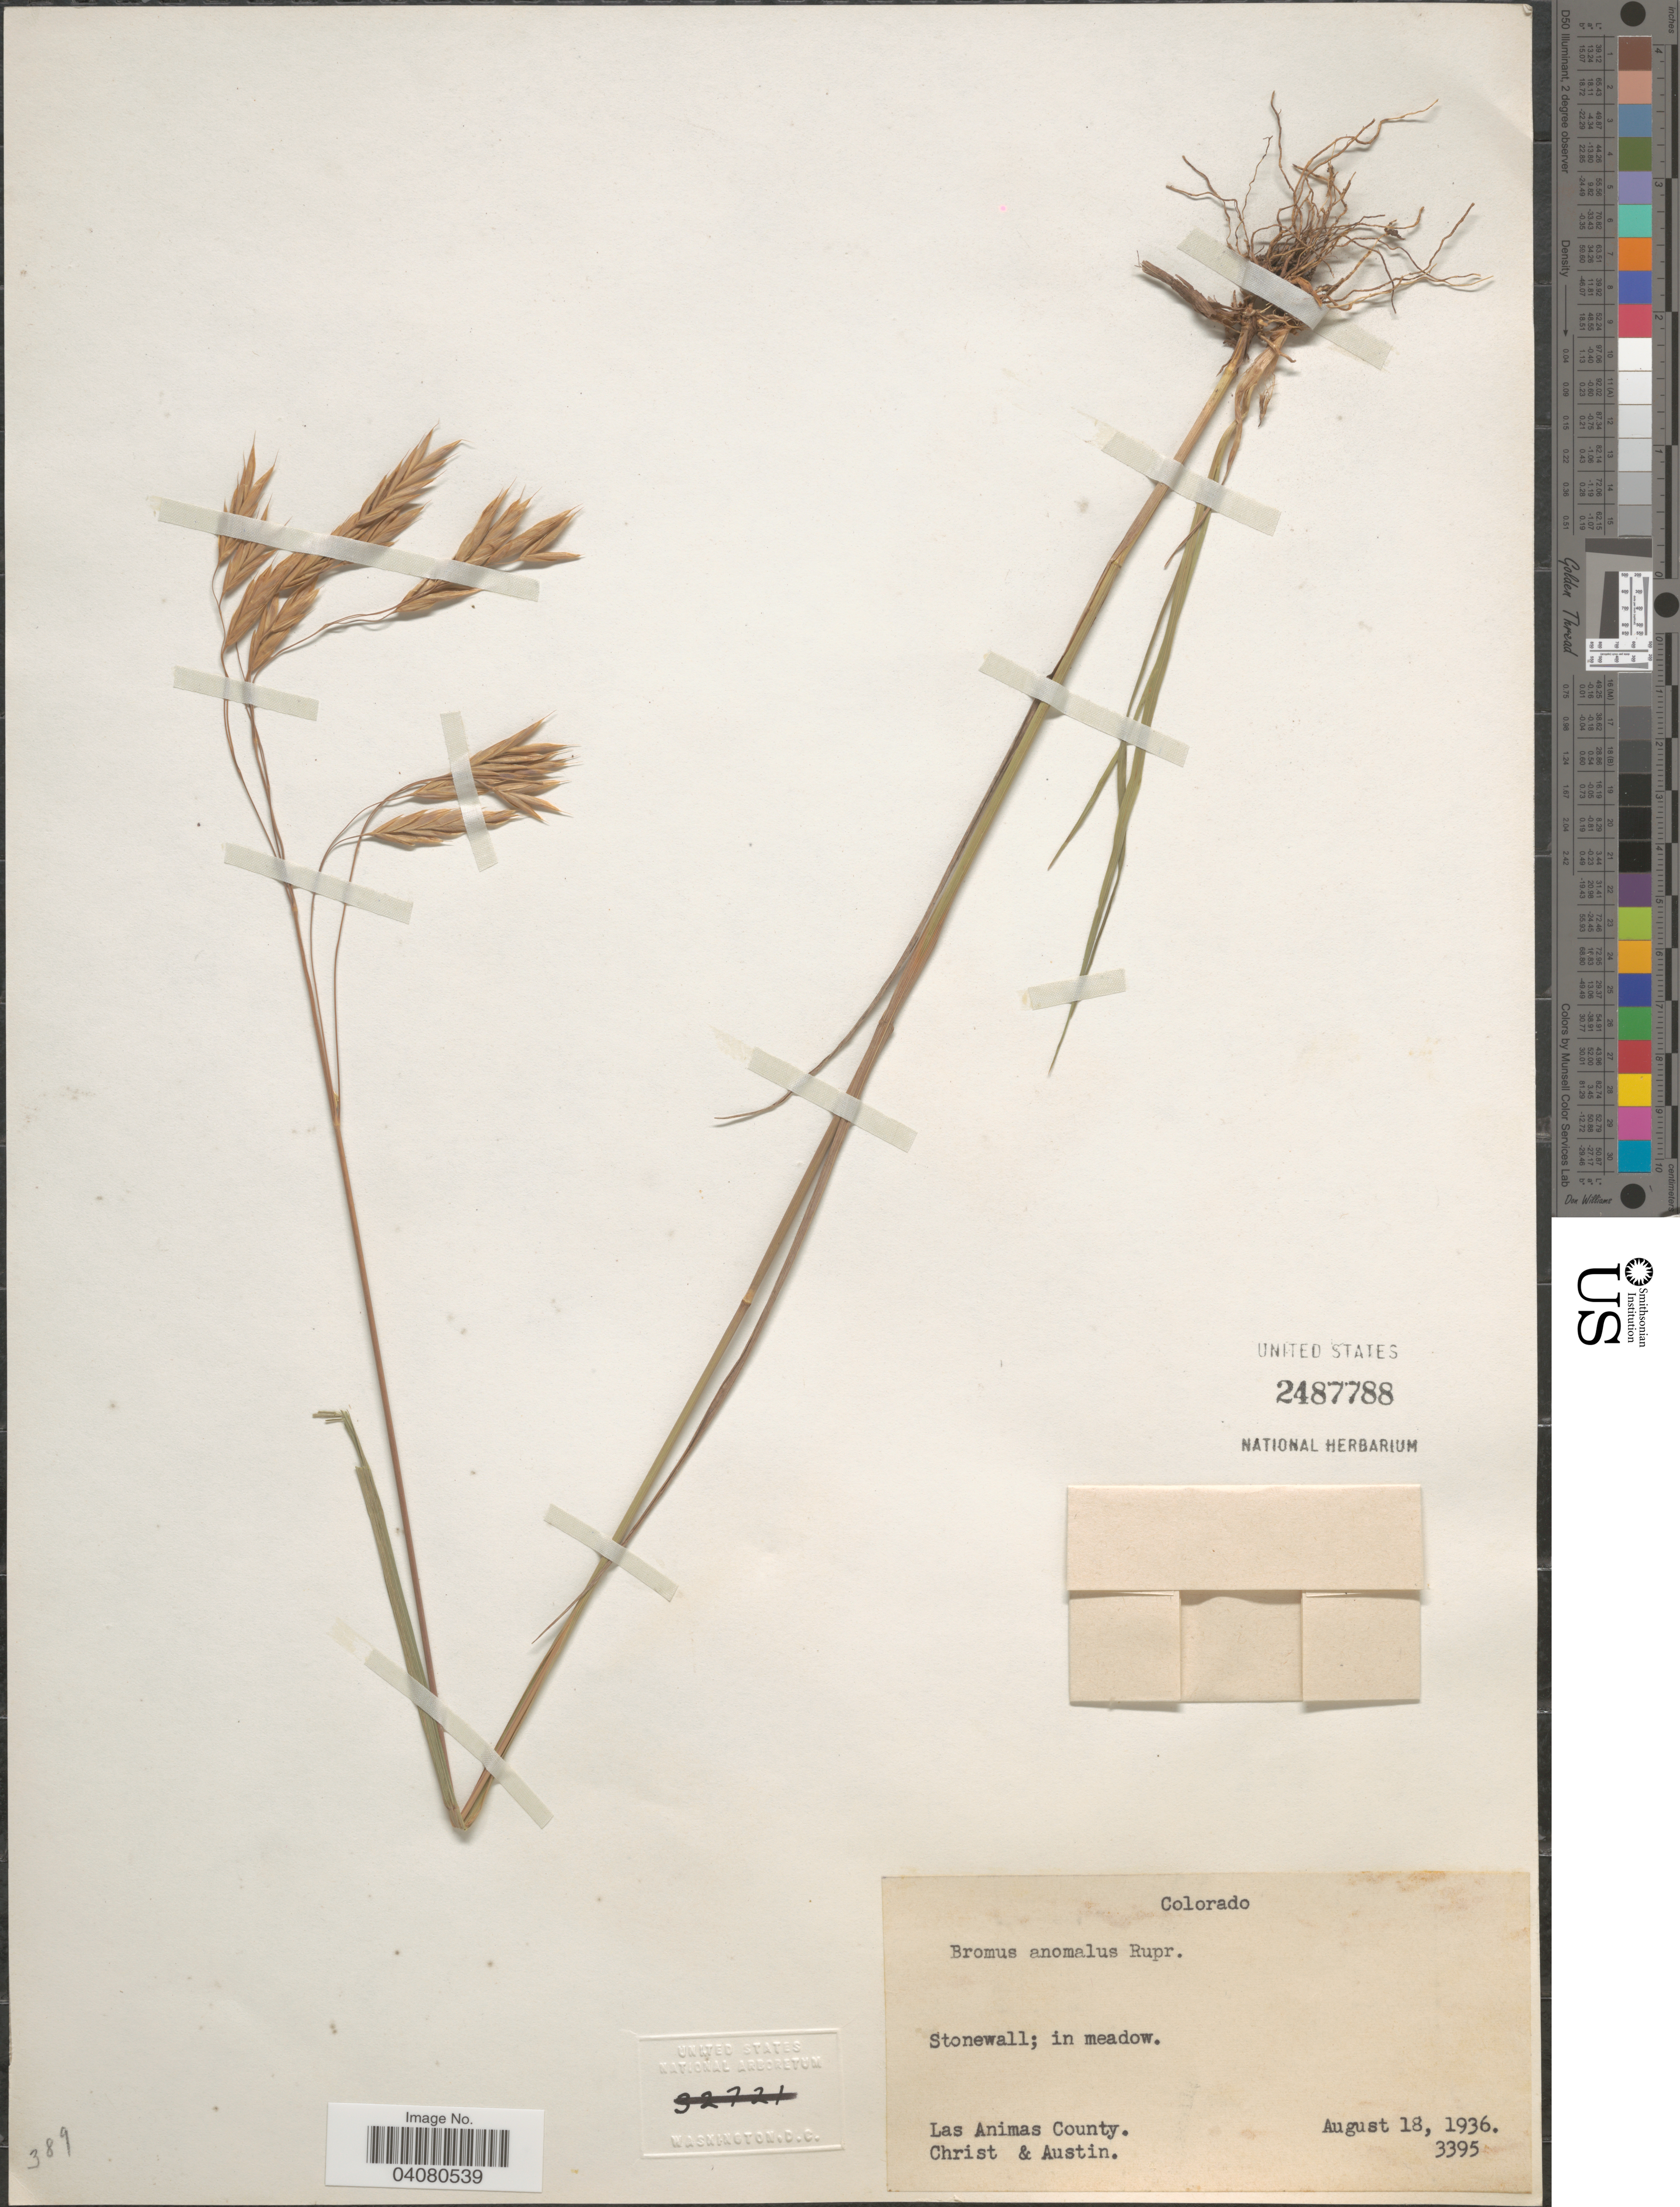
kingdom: Plantae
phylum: Tracheophyta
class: Liliopsida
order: Poales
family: Poaceae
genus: Bromus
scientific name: Bromus anomalus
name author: Rupr. ex E. Fourn.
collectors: Christ & -. Austin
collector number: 3395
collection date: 1936-08-18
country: United States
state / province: Colorado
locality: Las Animas County.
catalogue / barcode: US 2487788